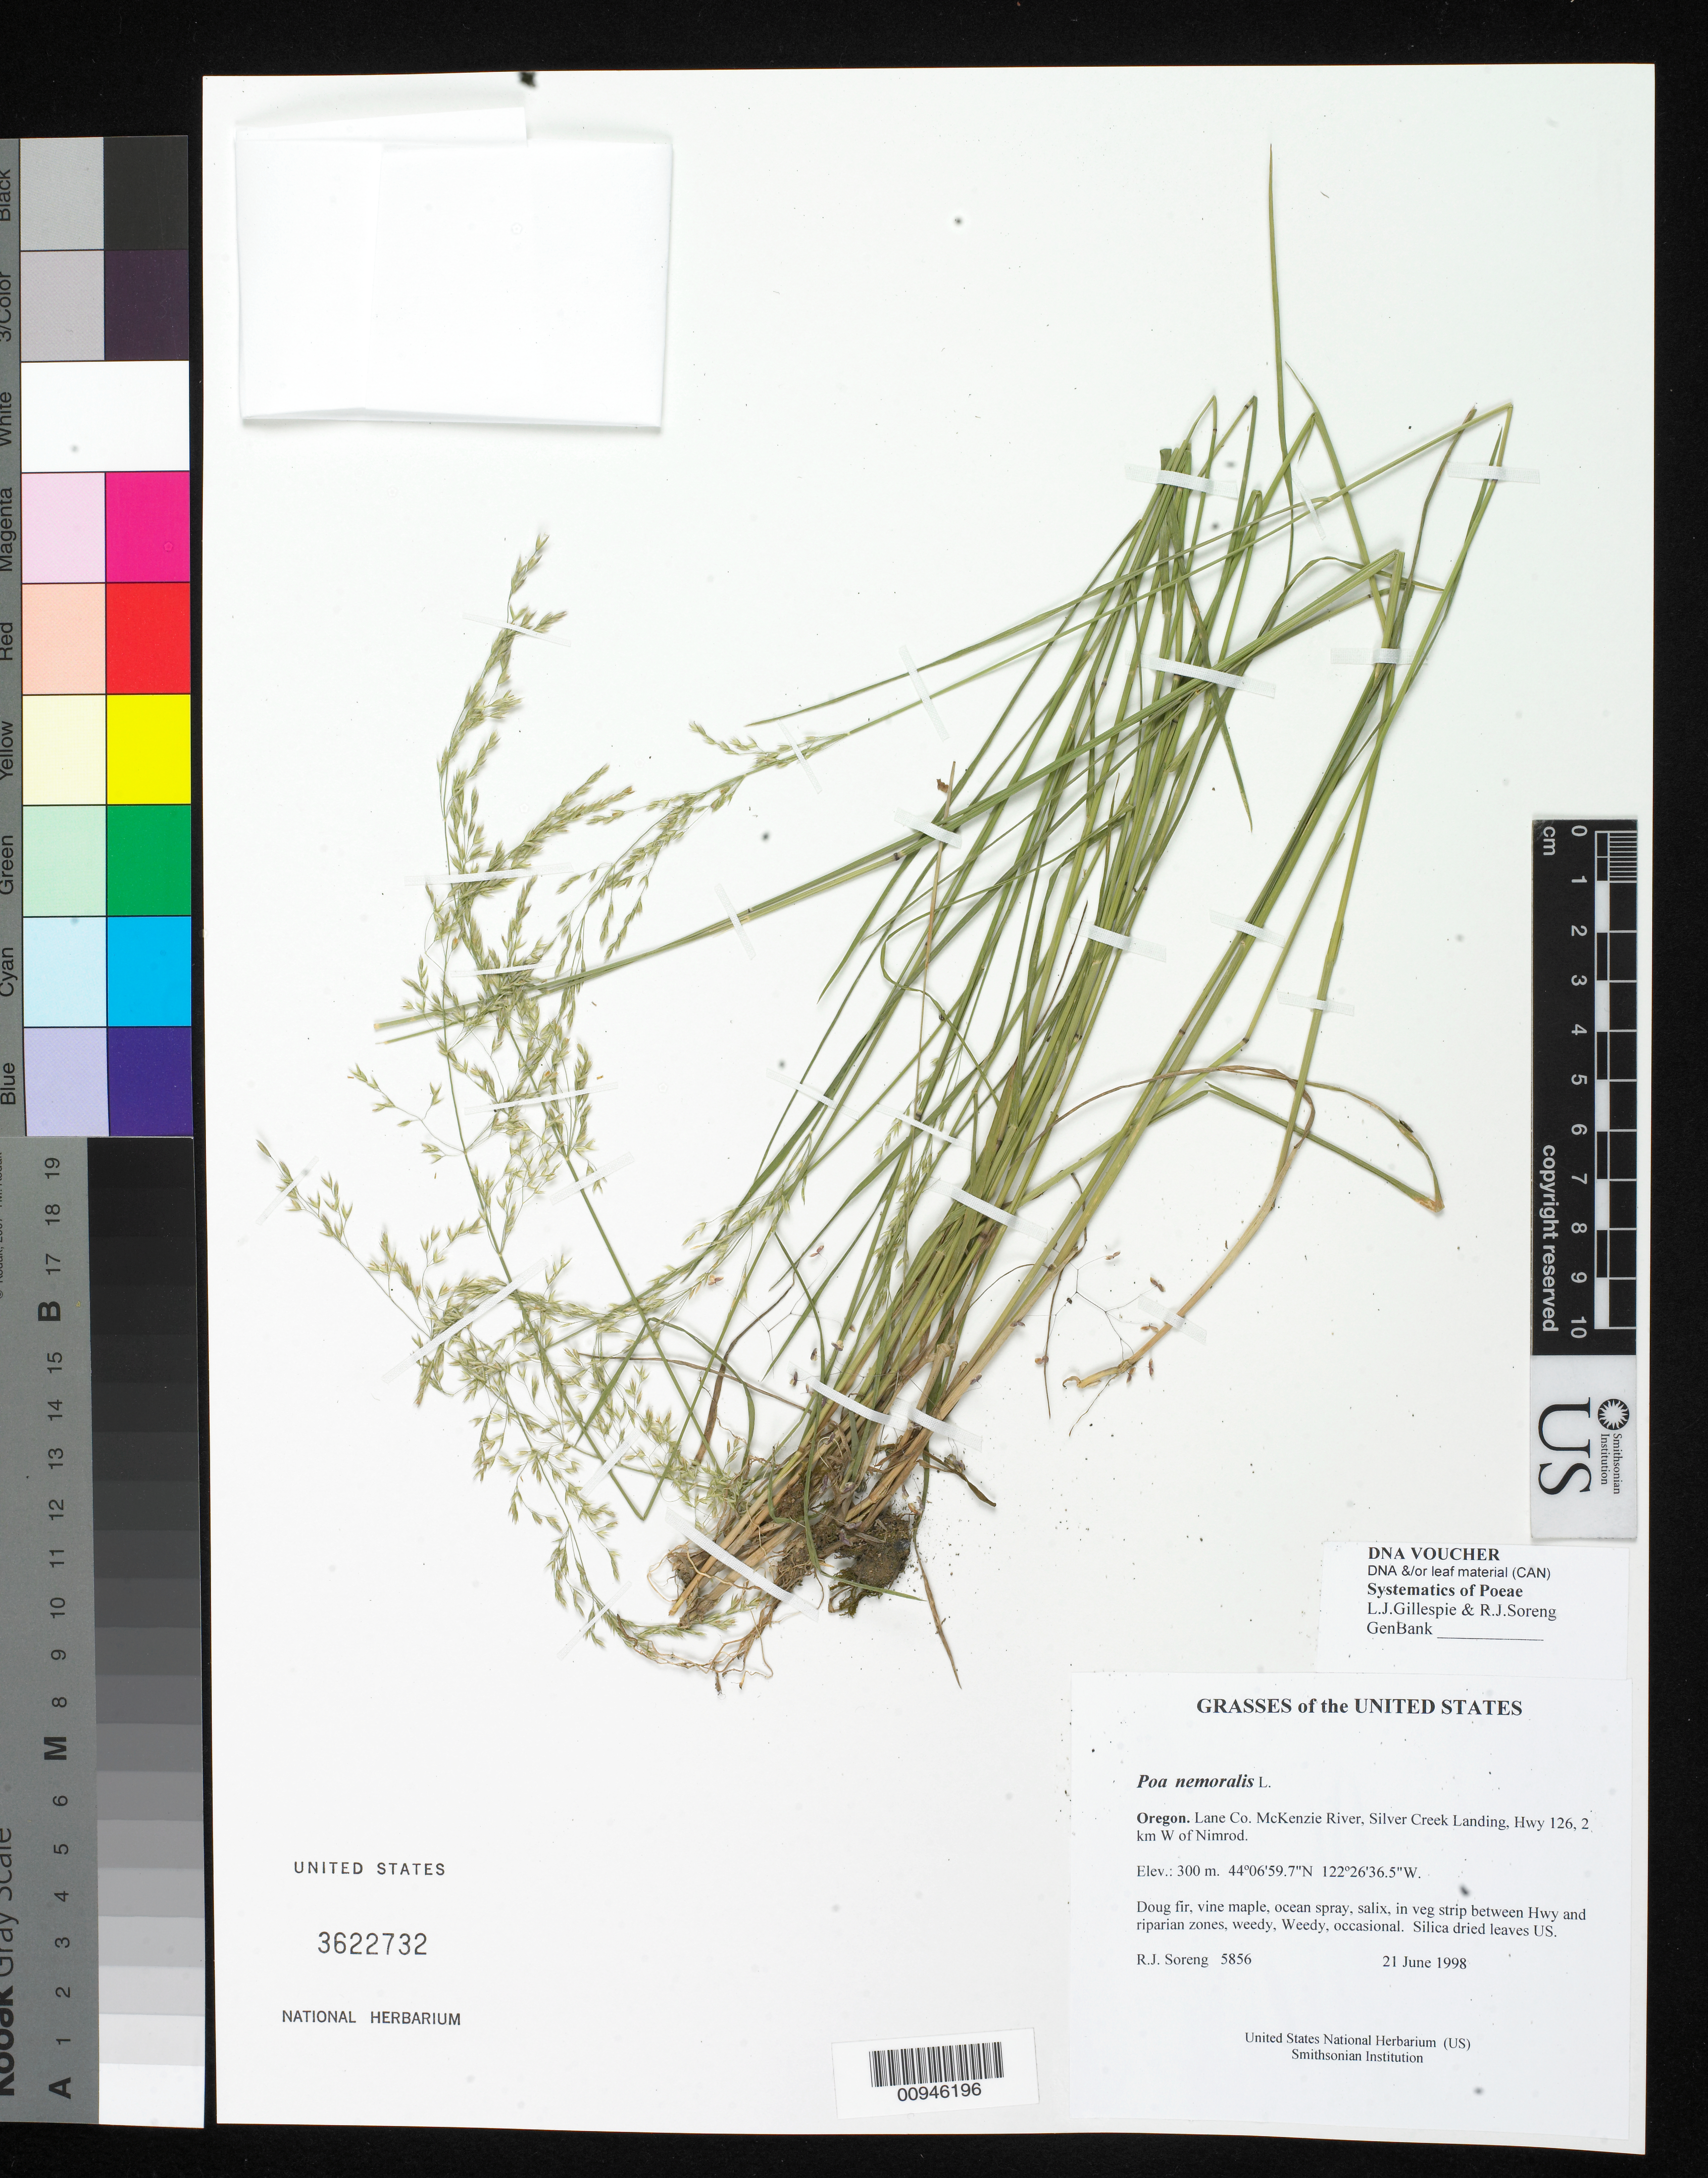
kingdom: Plantae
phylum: Tracheophyta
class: Liliopsida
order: Poales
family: Poaceae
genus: Poa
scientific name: Poa nemoralis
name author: L.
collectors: R. J. Soreng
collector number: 5856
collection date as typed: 21 June 1998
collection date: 1998-06-21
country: United States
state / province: Oregon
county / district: Lane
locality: McKenzie River, Silver Creek Landing, Hwy 126, 2 km W of Nimrod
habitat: Doug fir, vine maple, ocean spray, salix, in veg strip between hwy and riparian zones, weedy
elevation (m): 300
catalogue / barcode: US 3622732